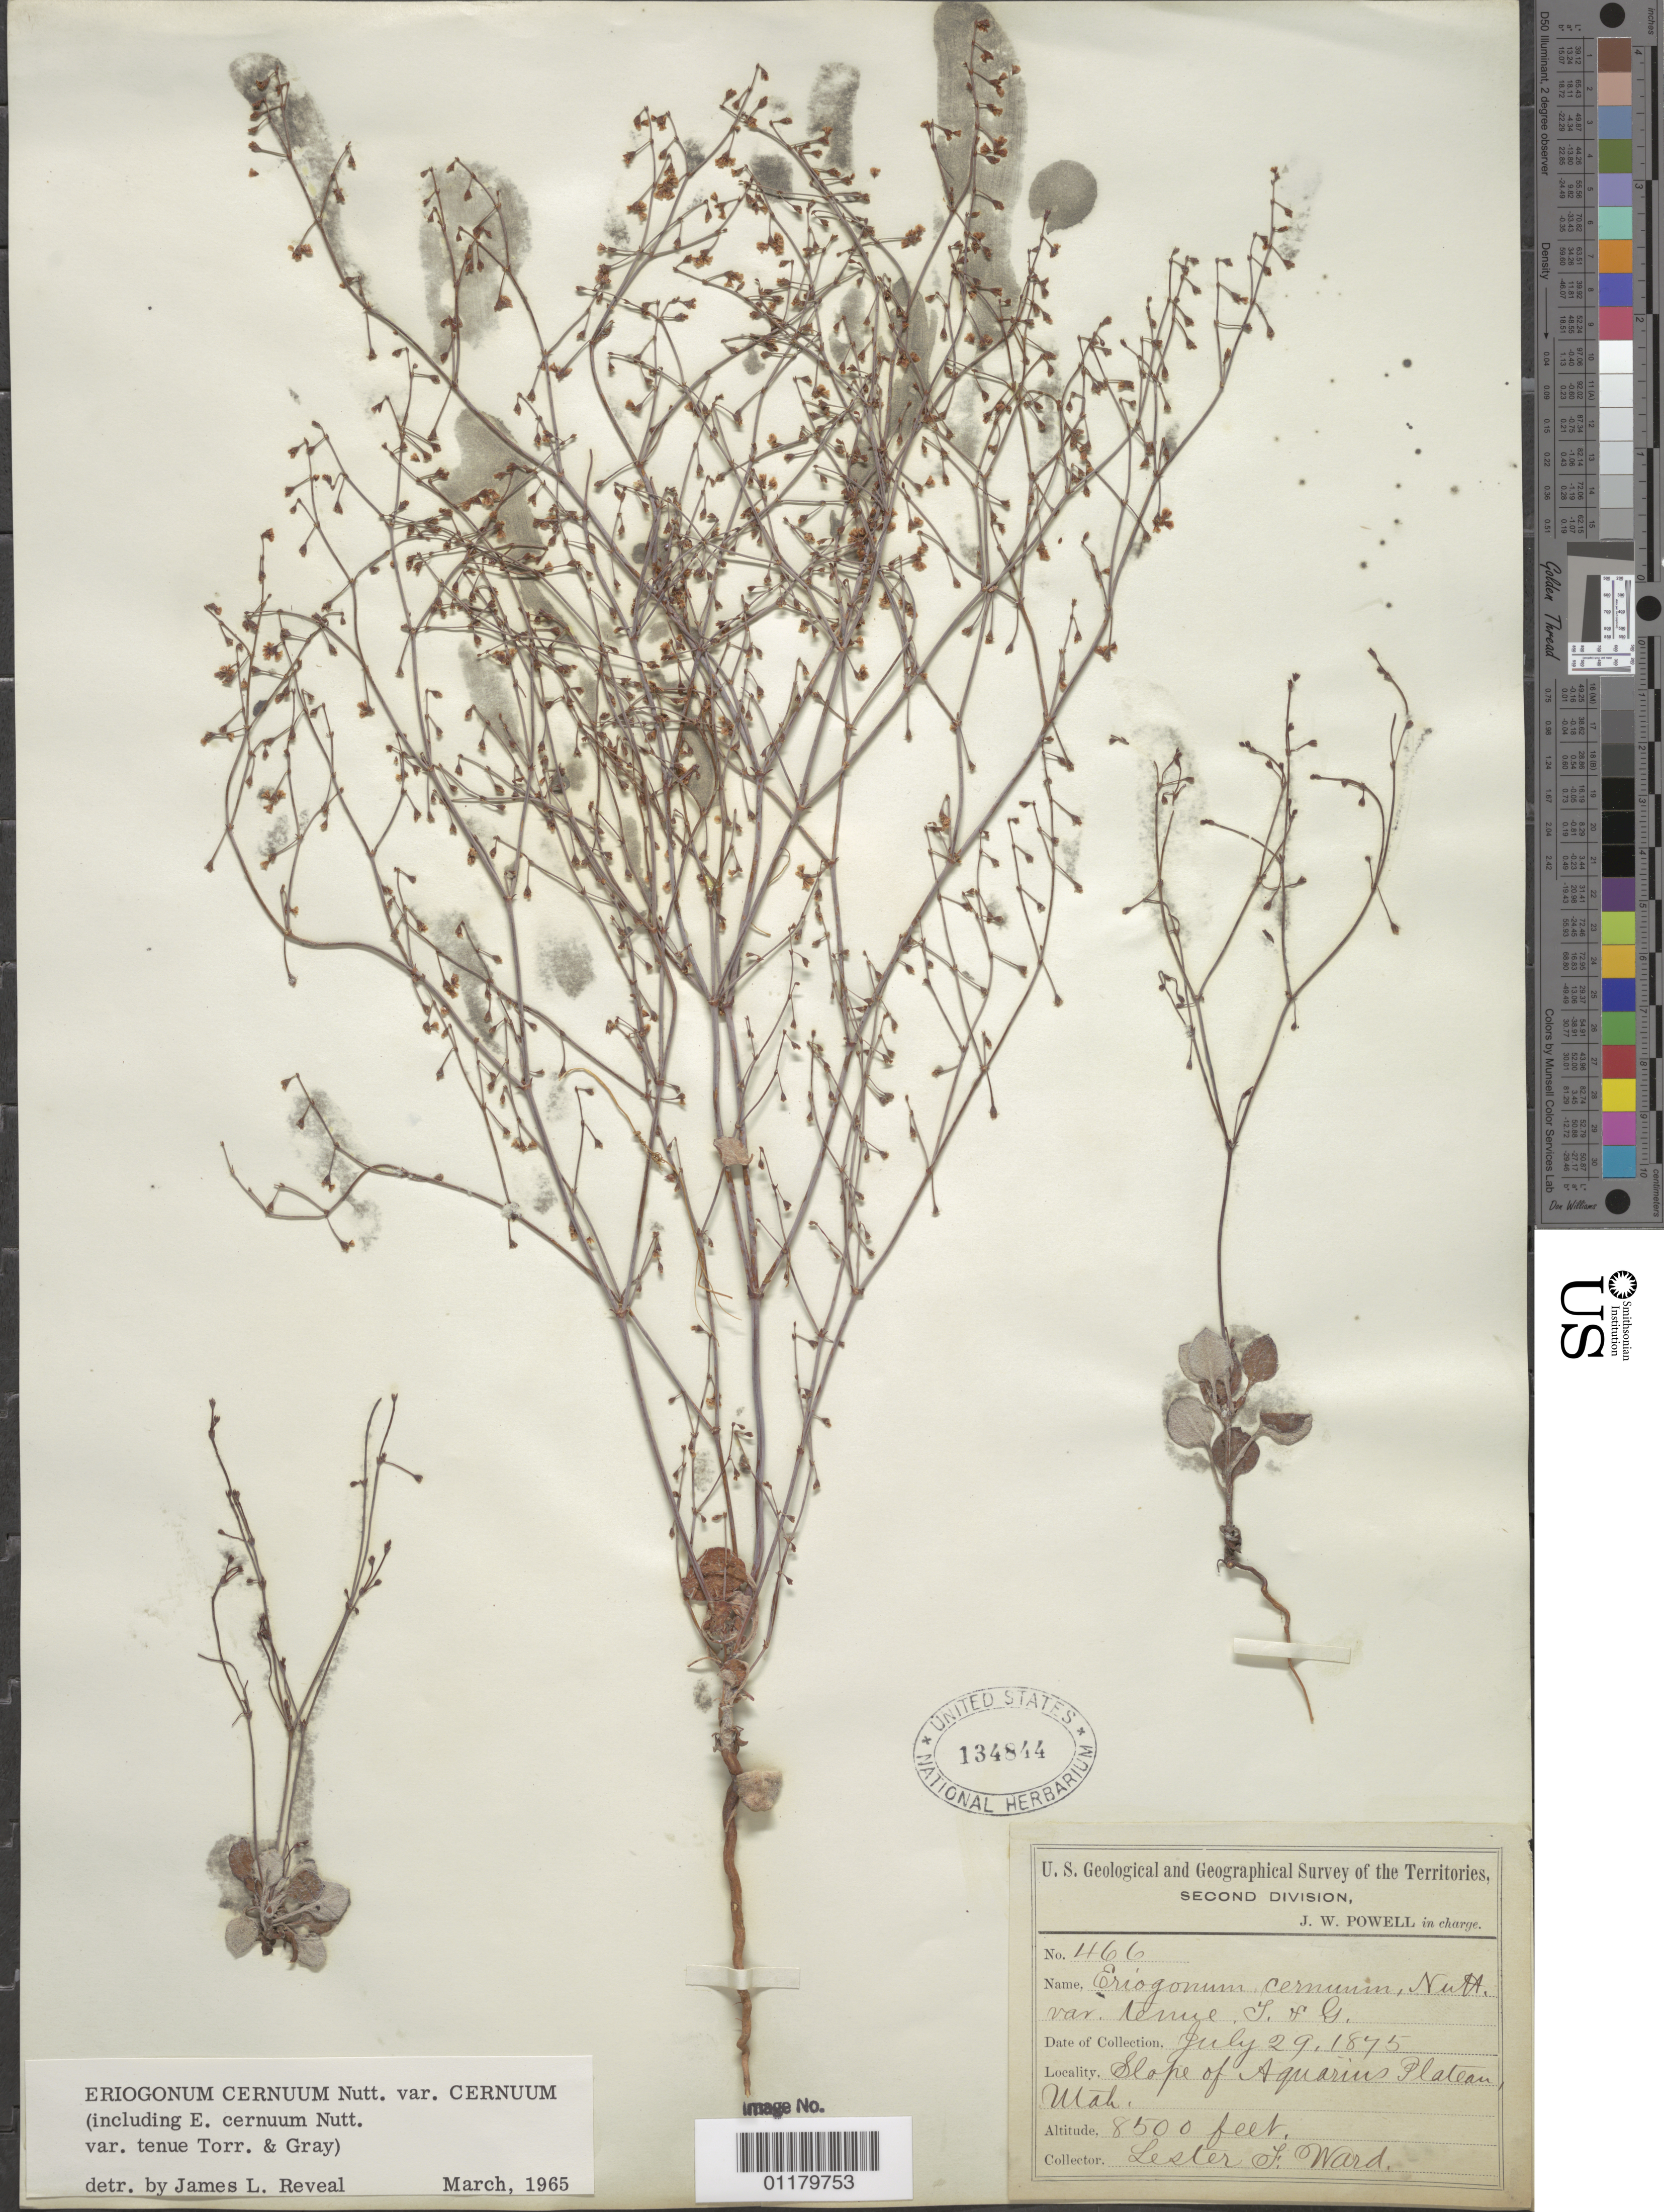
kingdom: Plantae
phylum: Tracheophyta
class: Magnoliopsida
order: Caryophyllales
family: Polygonaceae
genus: Eriogonum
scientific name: Eriogonum cernuum var. cernuum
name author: Nutt.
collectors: L. F. Ward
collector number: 466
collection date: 1875-07-29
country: United States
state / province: Utah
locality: Slope of Aquarius Plateau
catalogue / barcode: US 134844